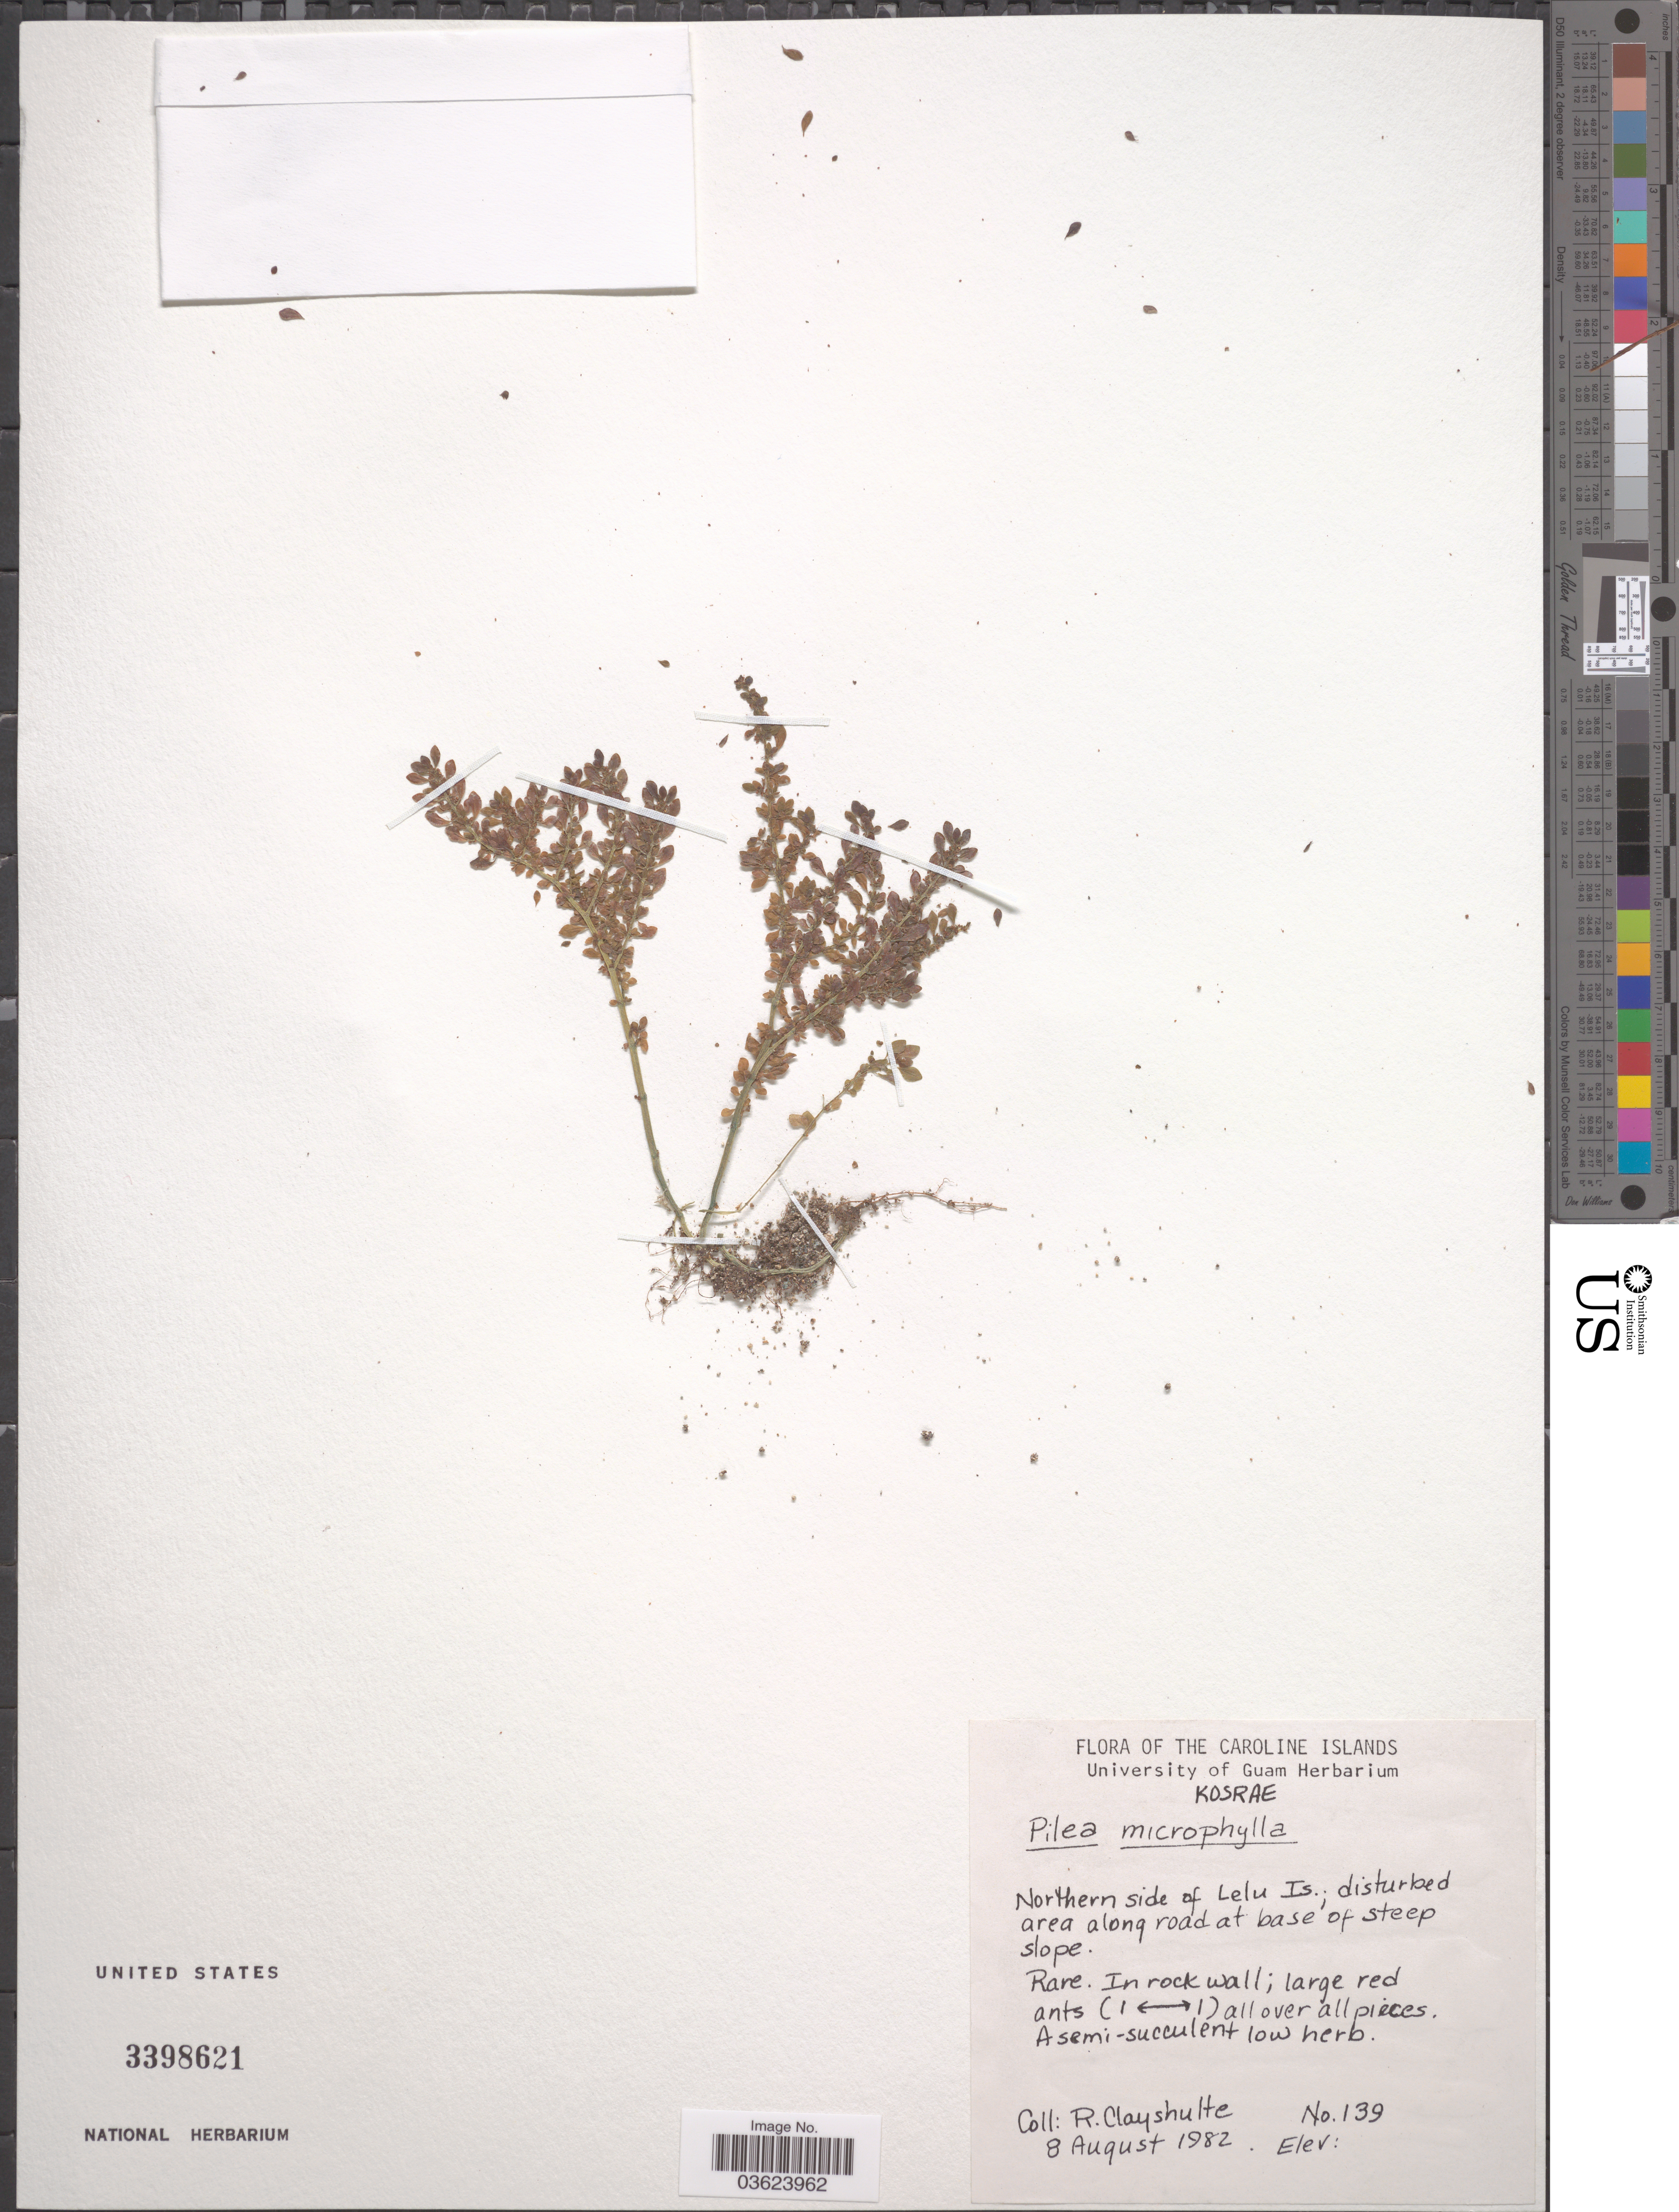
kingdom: Plantae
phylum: Tracheophyta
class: Magnoliopsida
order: Rosales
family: Urticaceae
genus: Pilea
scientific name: Pilea microphylla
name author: (L.) Liebm.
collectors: R. Clayshulte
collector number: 139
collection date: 1982-08-08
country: Micronesia, Federated States of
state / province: Kosrae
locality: The Caroline Islands. Northern side of Lelu Is.; disturbed area along road at base of steep slope.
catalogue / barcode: US 3398621